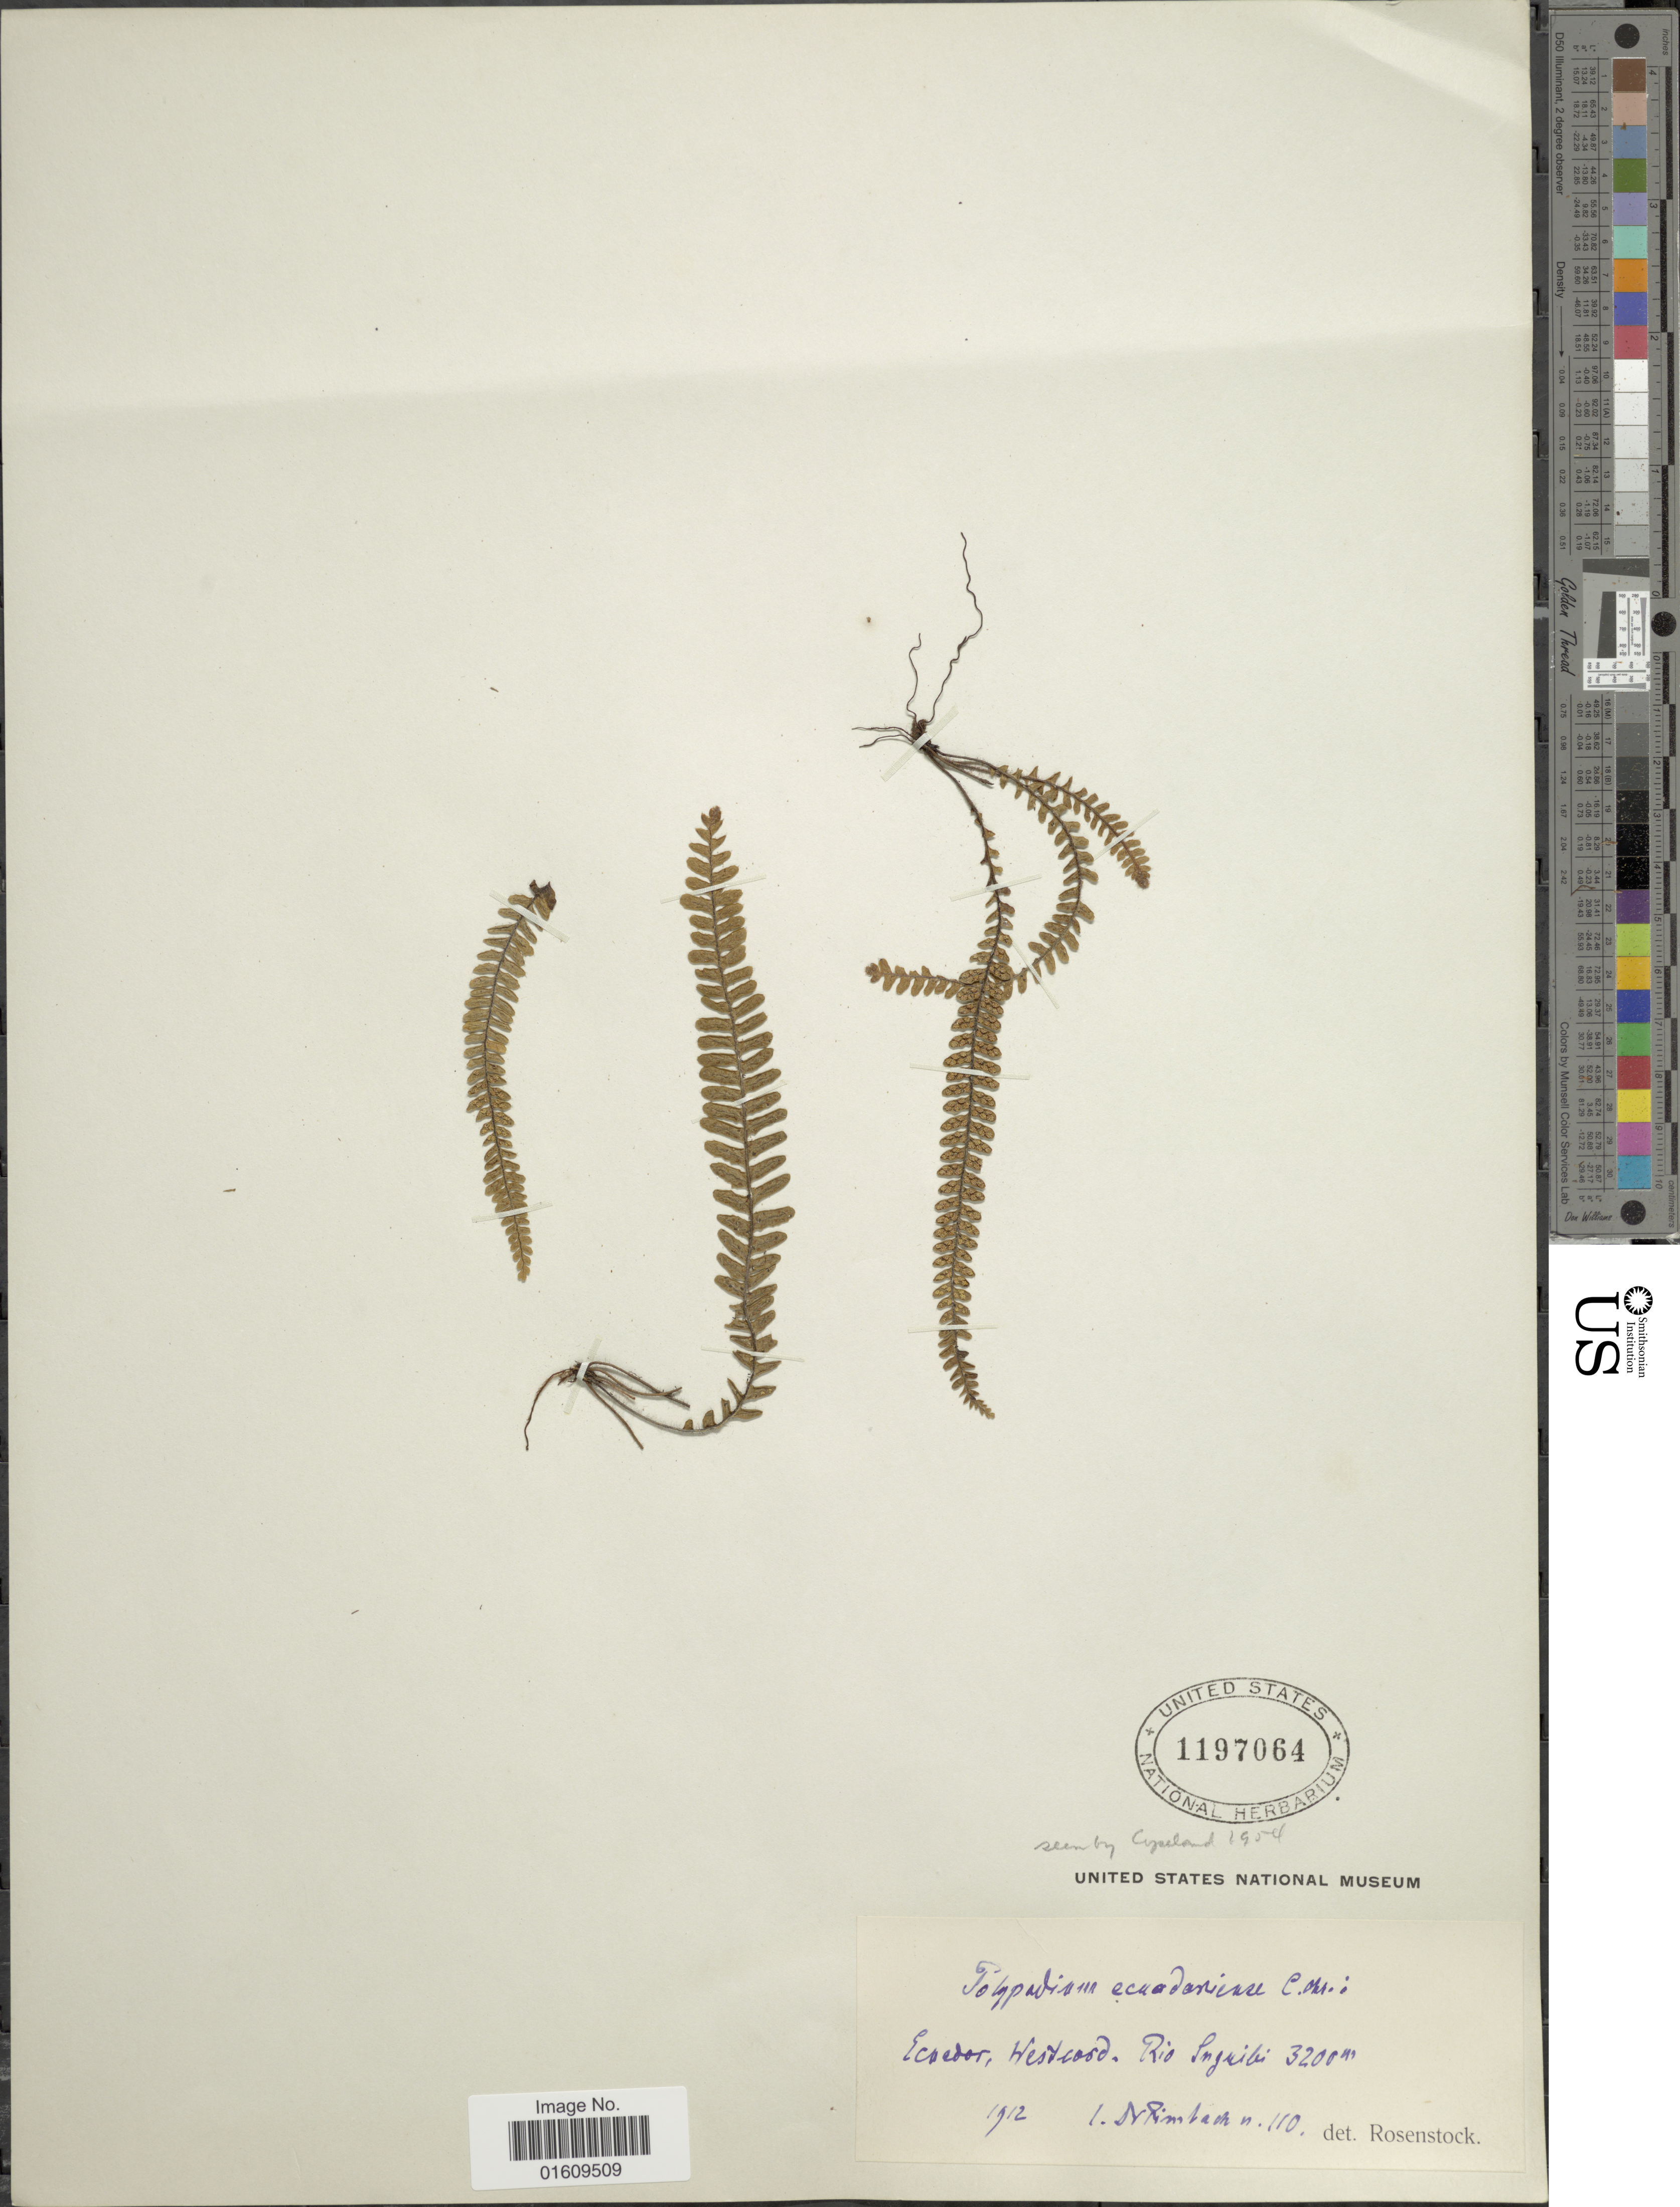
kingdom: Plantae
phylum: Tracheophyta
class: Polypodiopsida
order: Polypodiales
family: Polypodiaceae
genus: Ascogrammitis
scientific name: Ascogrammitis pichinchensis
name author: (Hieron.) Sundue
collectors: Rimbach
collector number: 110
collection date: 1912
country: Ecuador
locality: Westcord. Rio Suguibi.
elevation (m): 3200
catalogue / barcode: US 1197064